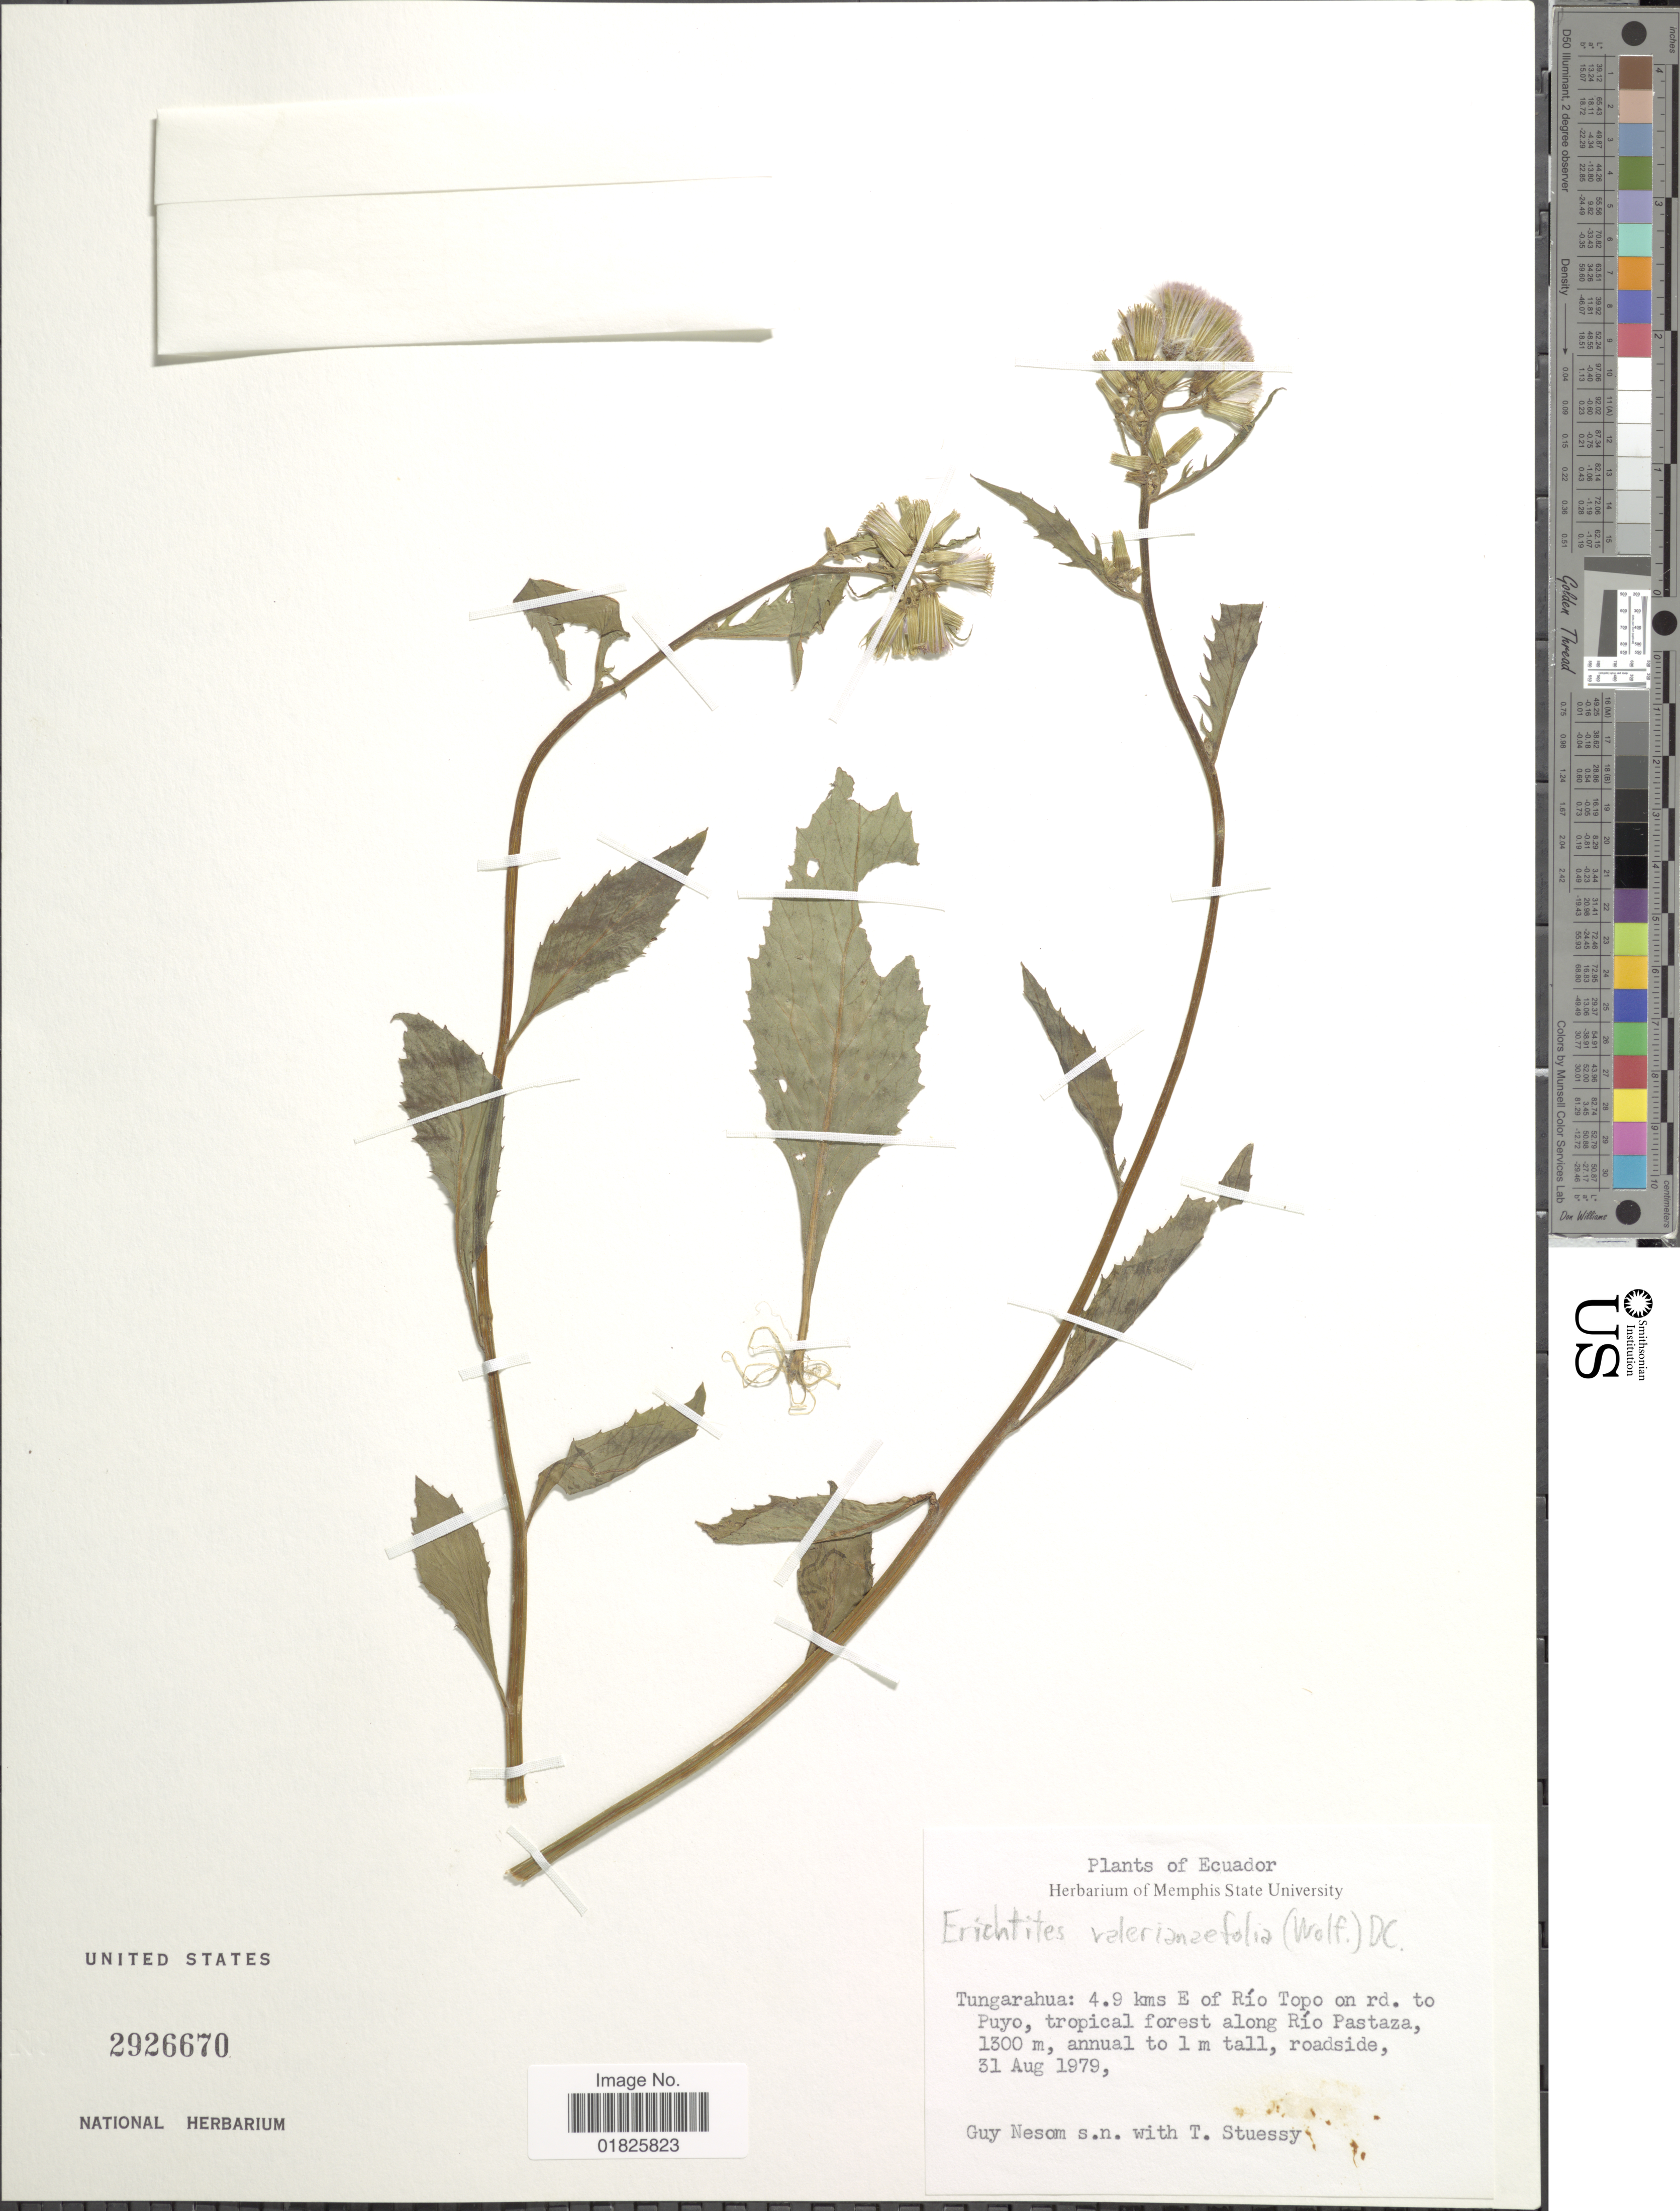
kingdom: Plantae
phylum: Tracheophyta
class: Magnoliopsida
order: Asterales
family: Asteraceae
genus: Erechtites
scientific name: Erechtites valerianifolius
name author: (Link ex Spreng.) DC.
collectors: G. Nesom & T. Stuessy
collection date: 1979-08-31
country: Ecuador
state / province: Tungurahua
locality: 4.9 kms E of Rio Topo on rd. to Puyo, along Rio Pastaza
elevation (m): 1300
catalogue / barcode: US 2926670